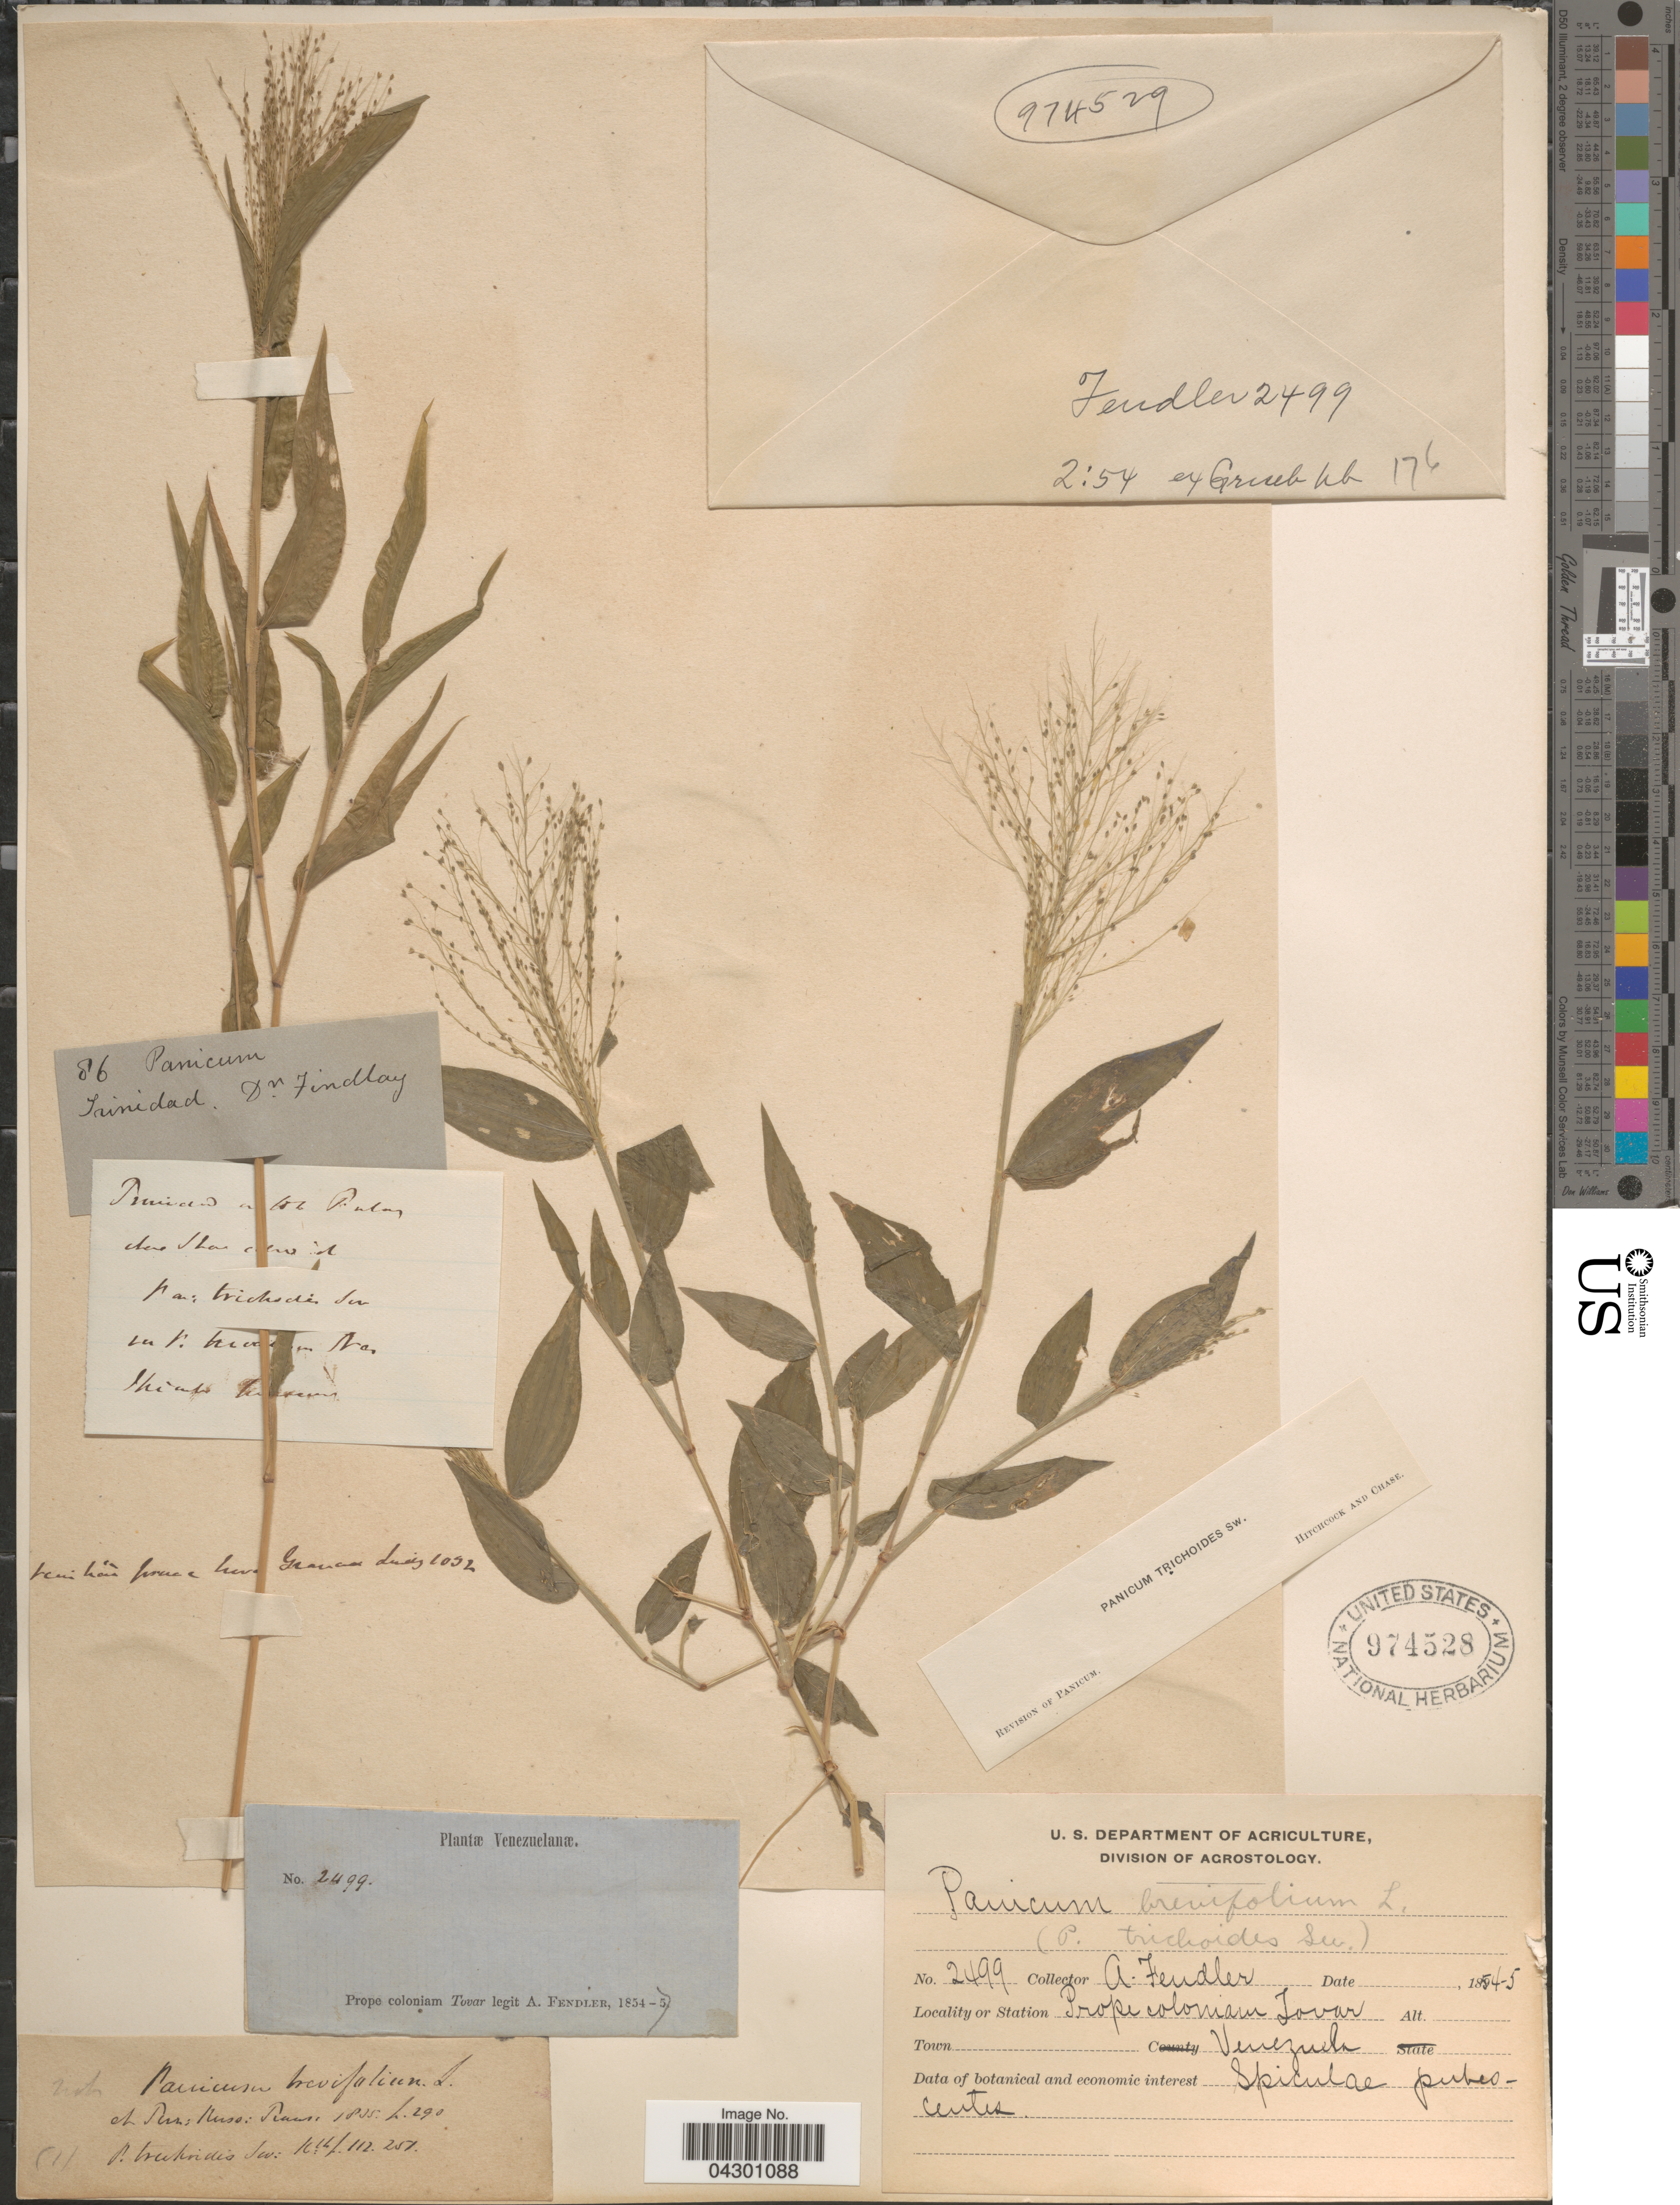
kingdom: Plantae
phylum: Tracheophyta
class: Liliopsida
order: Poales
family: Poaceae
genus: Panicum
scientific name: Panicum trichoides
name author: Sw.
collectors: A. Fendler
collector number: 2499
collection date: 1845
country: Venezuela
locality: Prope coloniam Tovar.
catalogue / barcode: US 974528